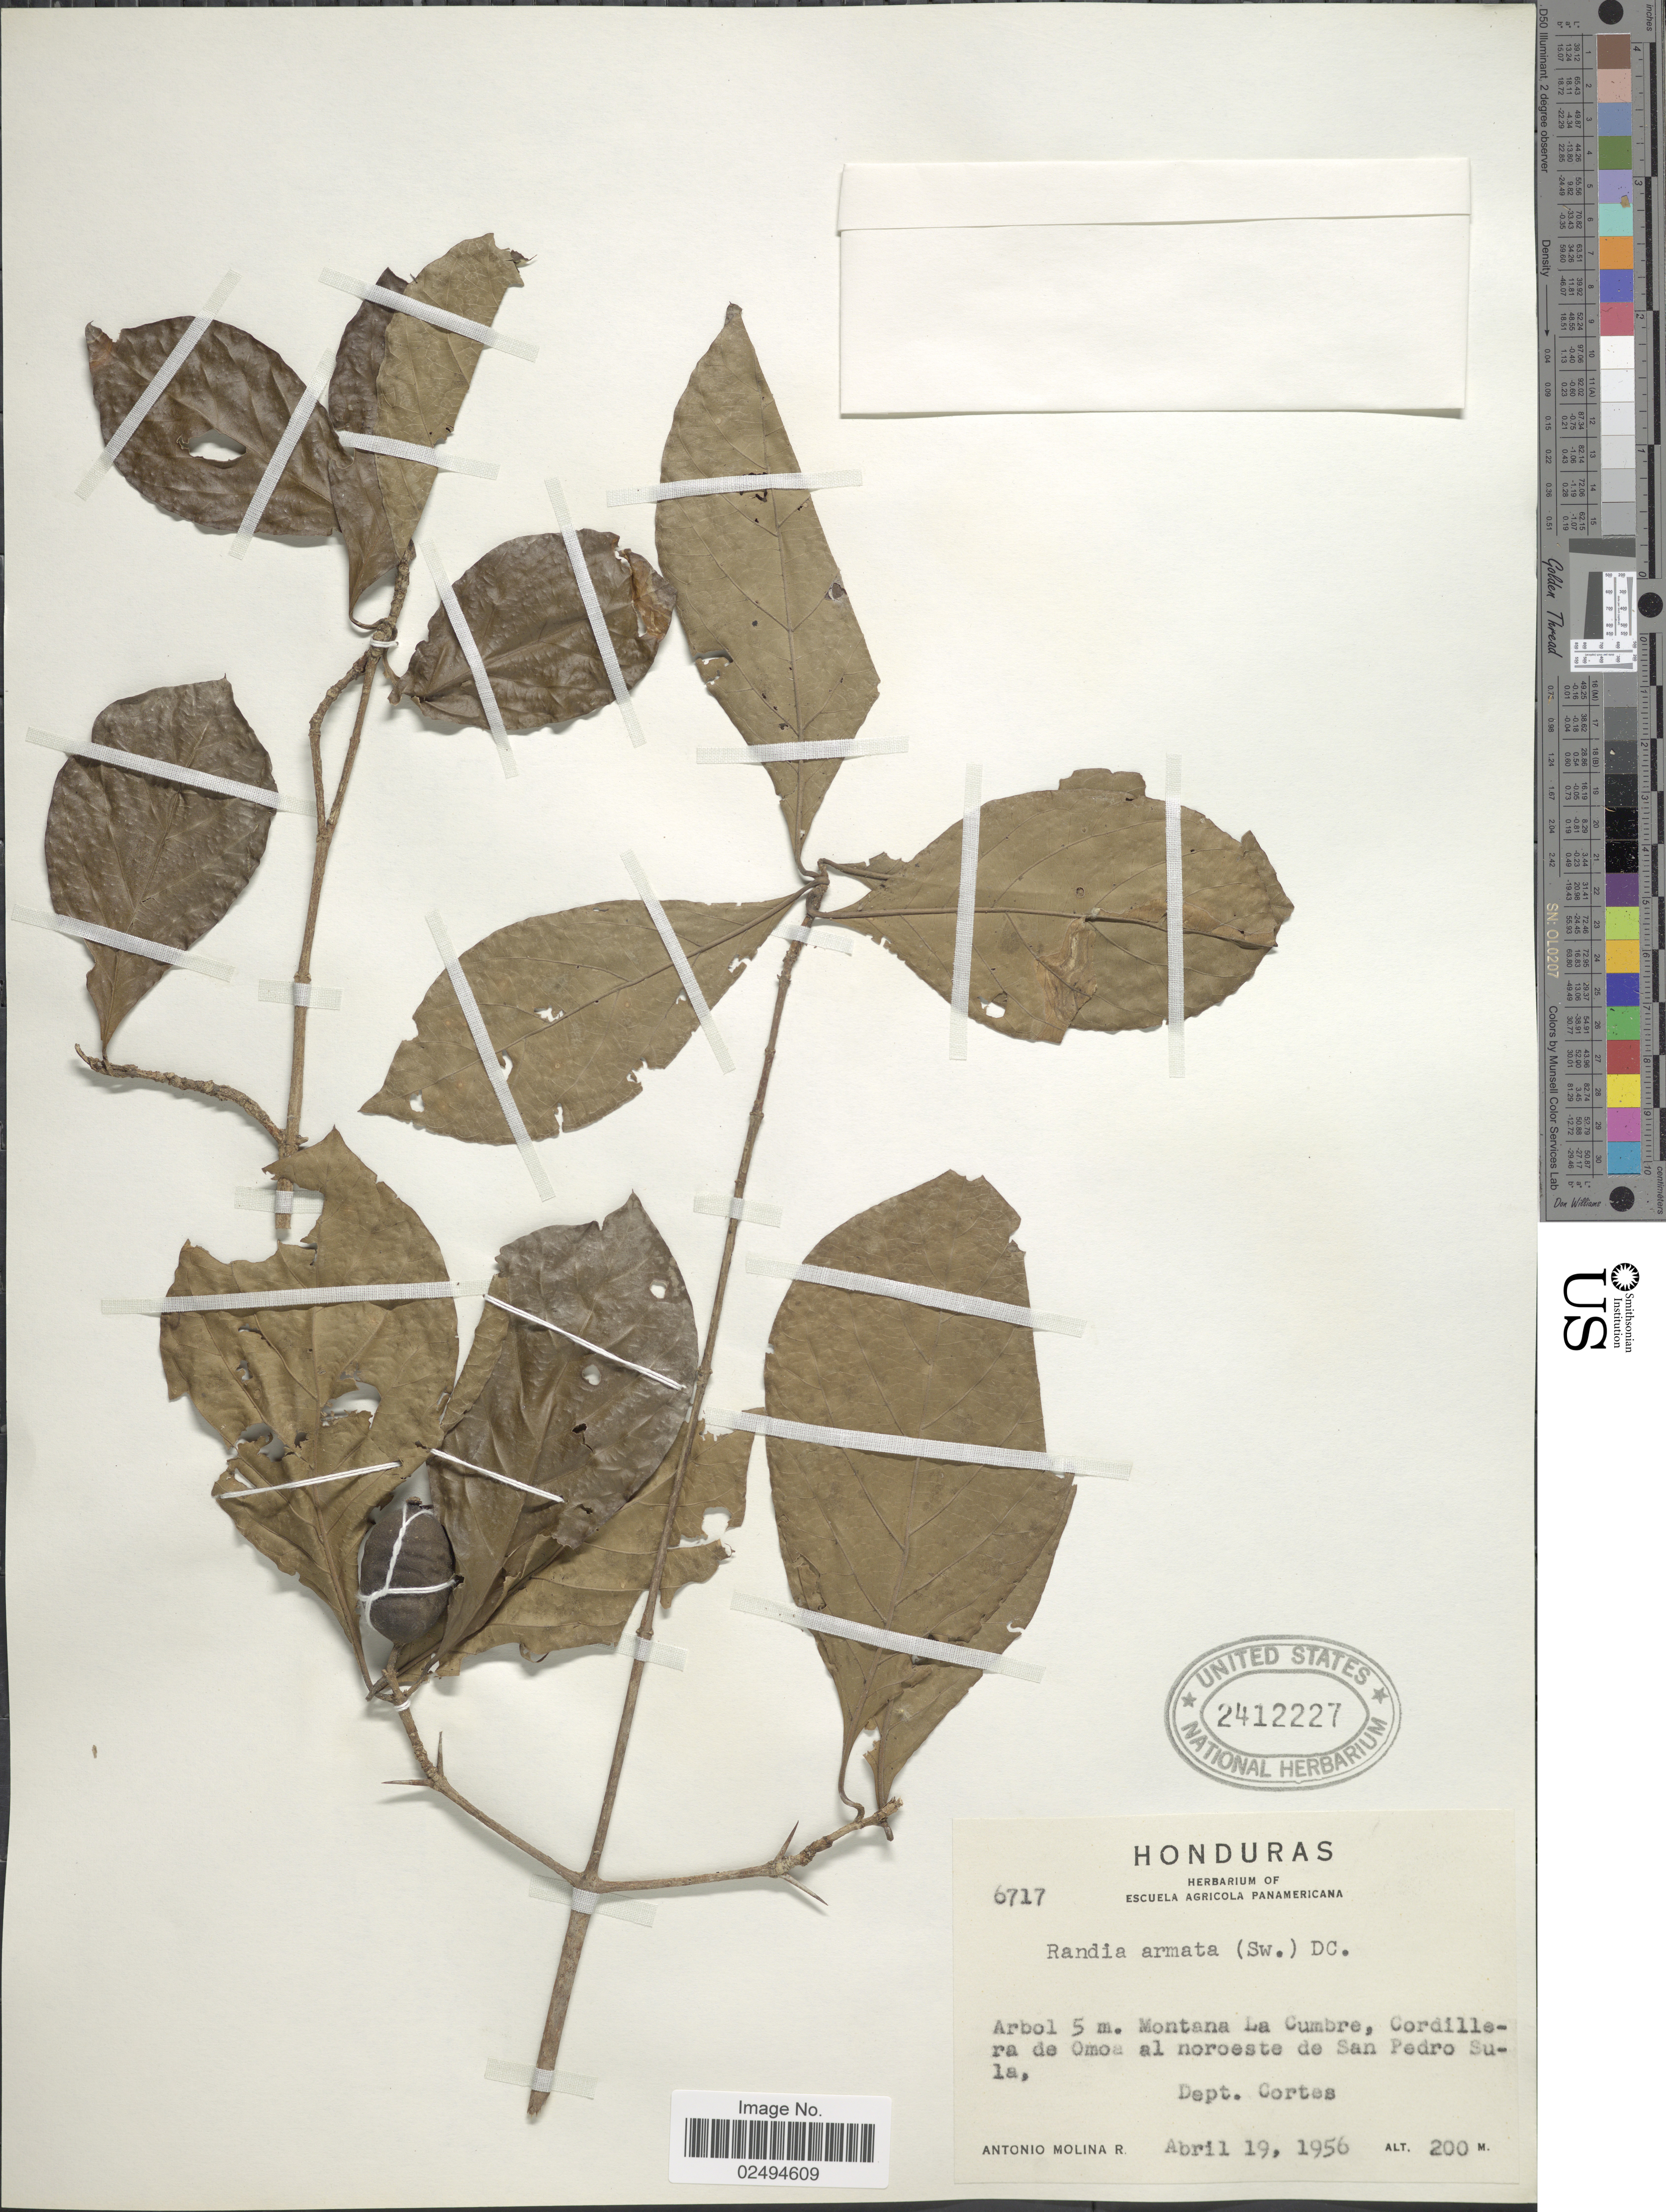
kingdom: Plantae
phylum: Tracheophyta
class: Magnoliopsida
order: Gentianales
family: Rubiaceae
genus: Randia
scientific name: Randia armata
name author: (Sw.) DC.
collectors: A. Molina R.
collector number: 6717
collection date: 1956-04-19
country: Honduras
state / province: Cortés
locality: Montana La Cumbre, Cordillera de Omoa al noroeste de San Pedro Sula, Dept. Cortes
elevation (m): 200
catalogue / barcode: US 2412227